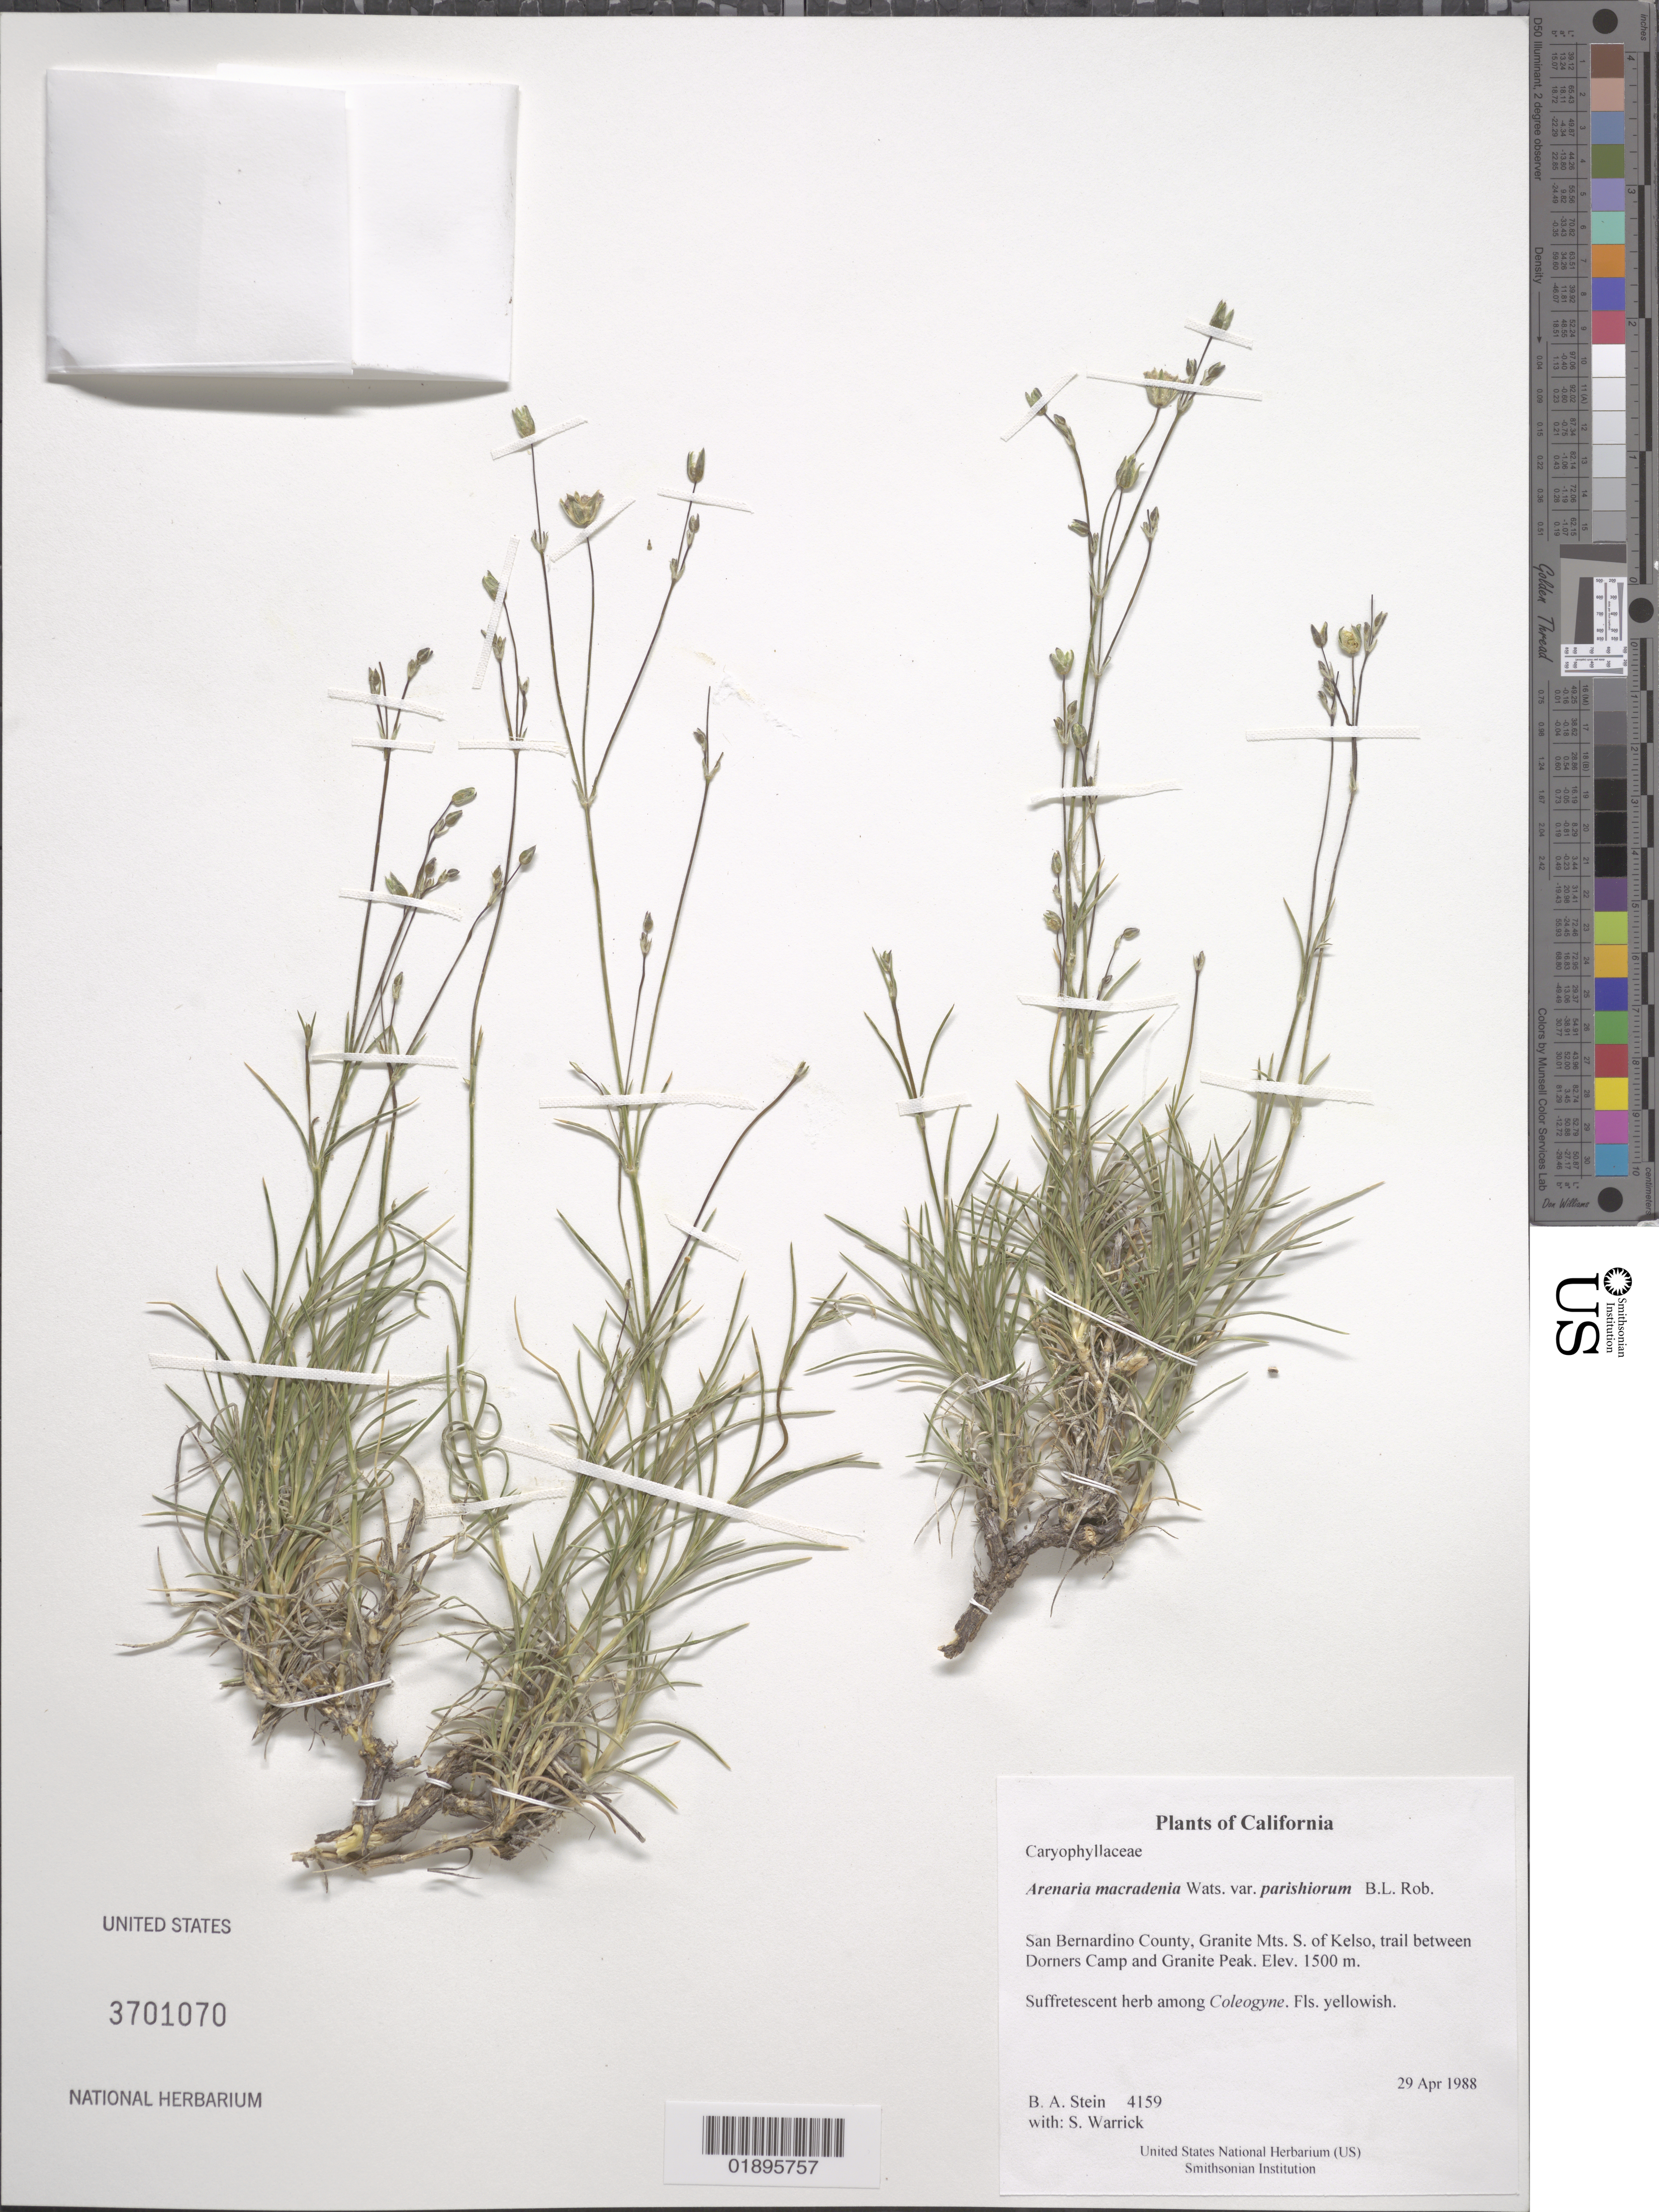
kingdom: Plantae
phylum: Tracheophyta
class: Magnoliopsida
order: Caryophyllales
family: Caryophyllaceae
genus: Eremogone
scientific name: Eremogone macradenia var. macradenia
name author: (S. Watson) Ikonn.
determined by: U.S. National Herbarium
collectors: B. A. Stein & S. Warrick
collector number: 4159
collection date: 1988-04-29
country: United States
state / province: California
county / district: San Bernardino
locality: Granite Mts. S. of Kelso, trail between Dorners Camp and Granite Peak.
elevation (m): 1500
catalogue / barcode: US 3701070